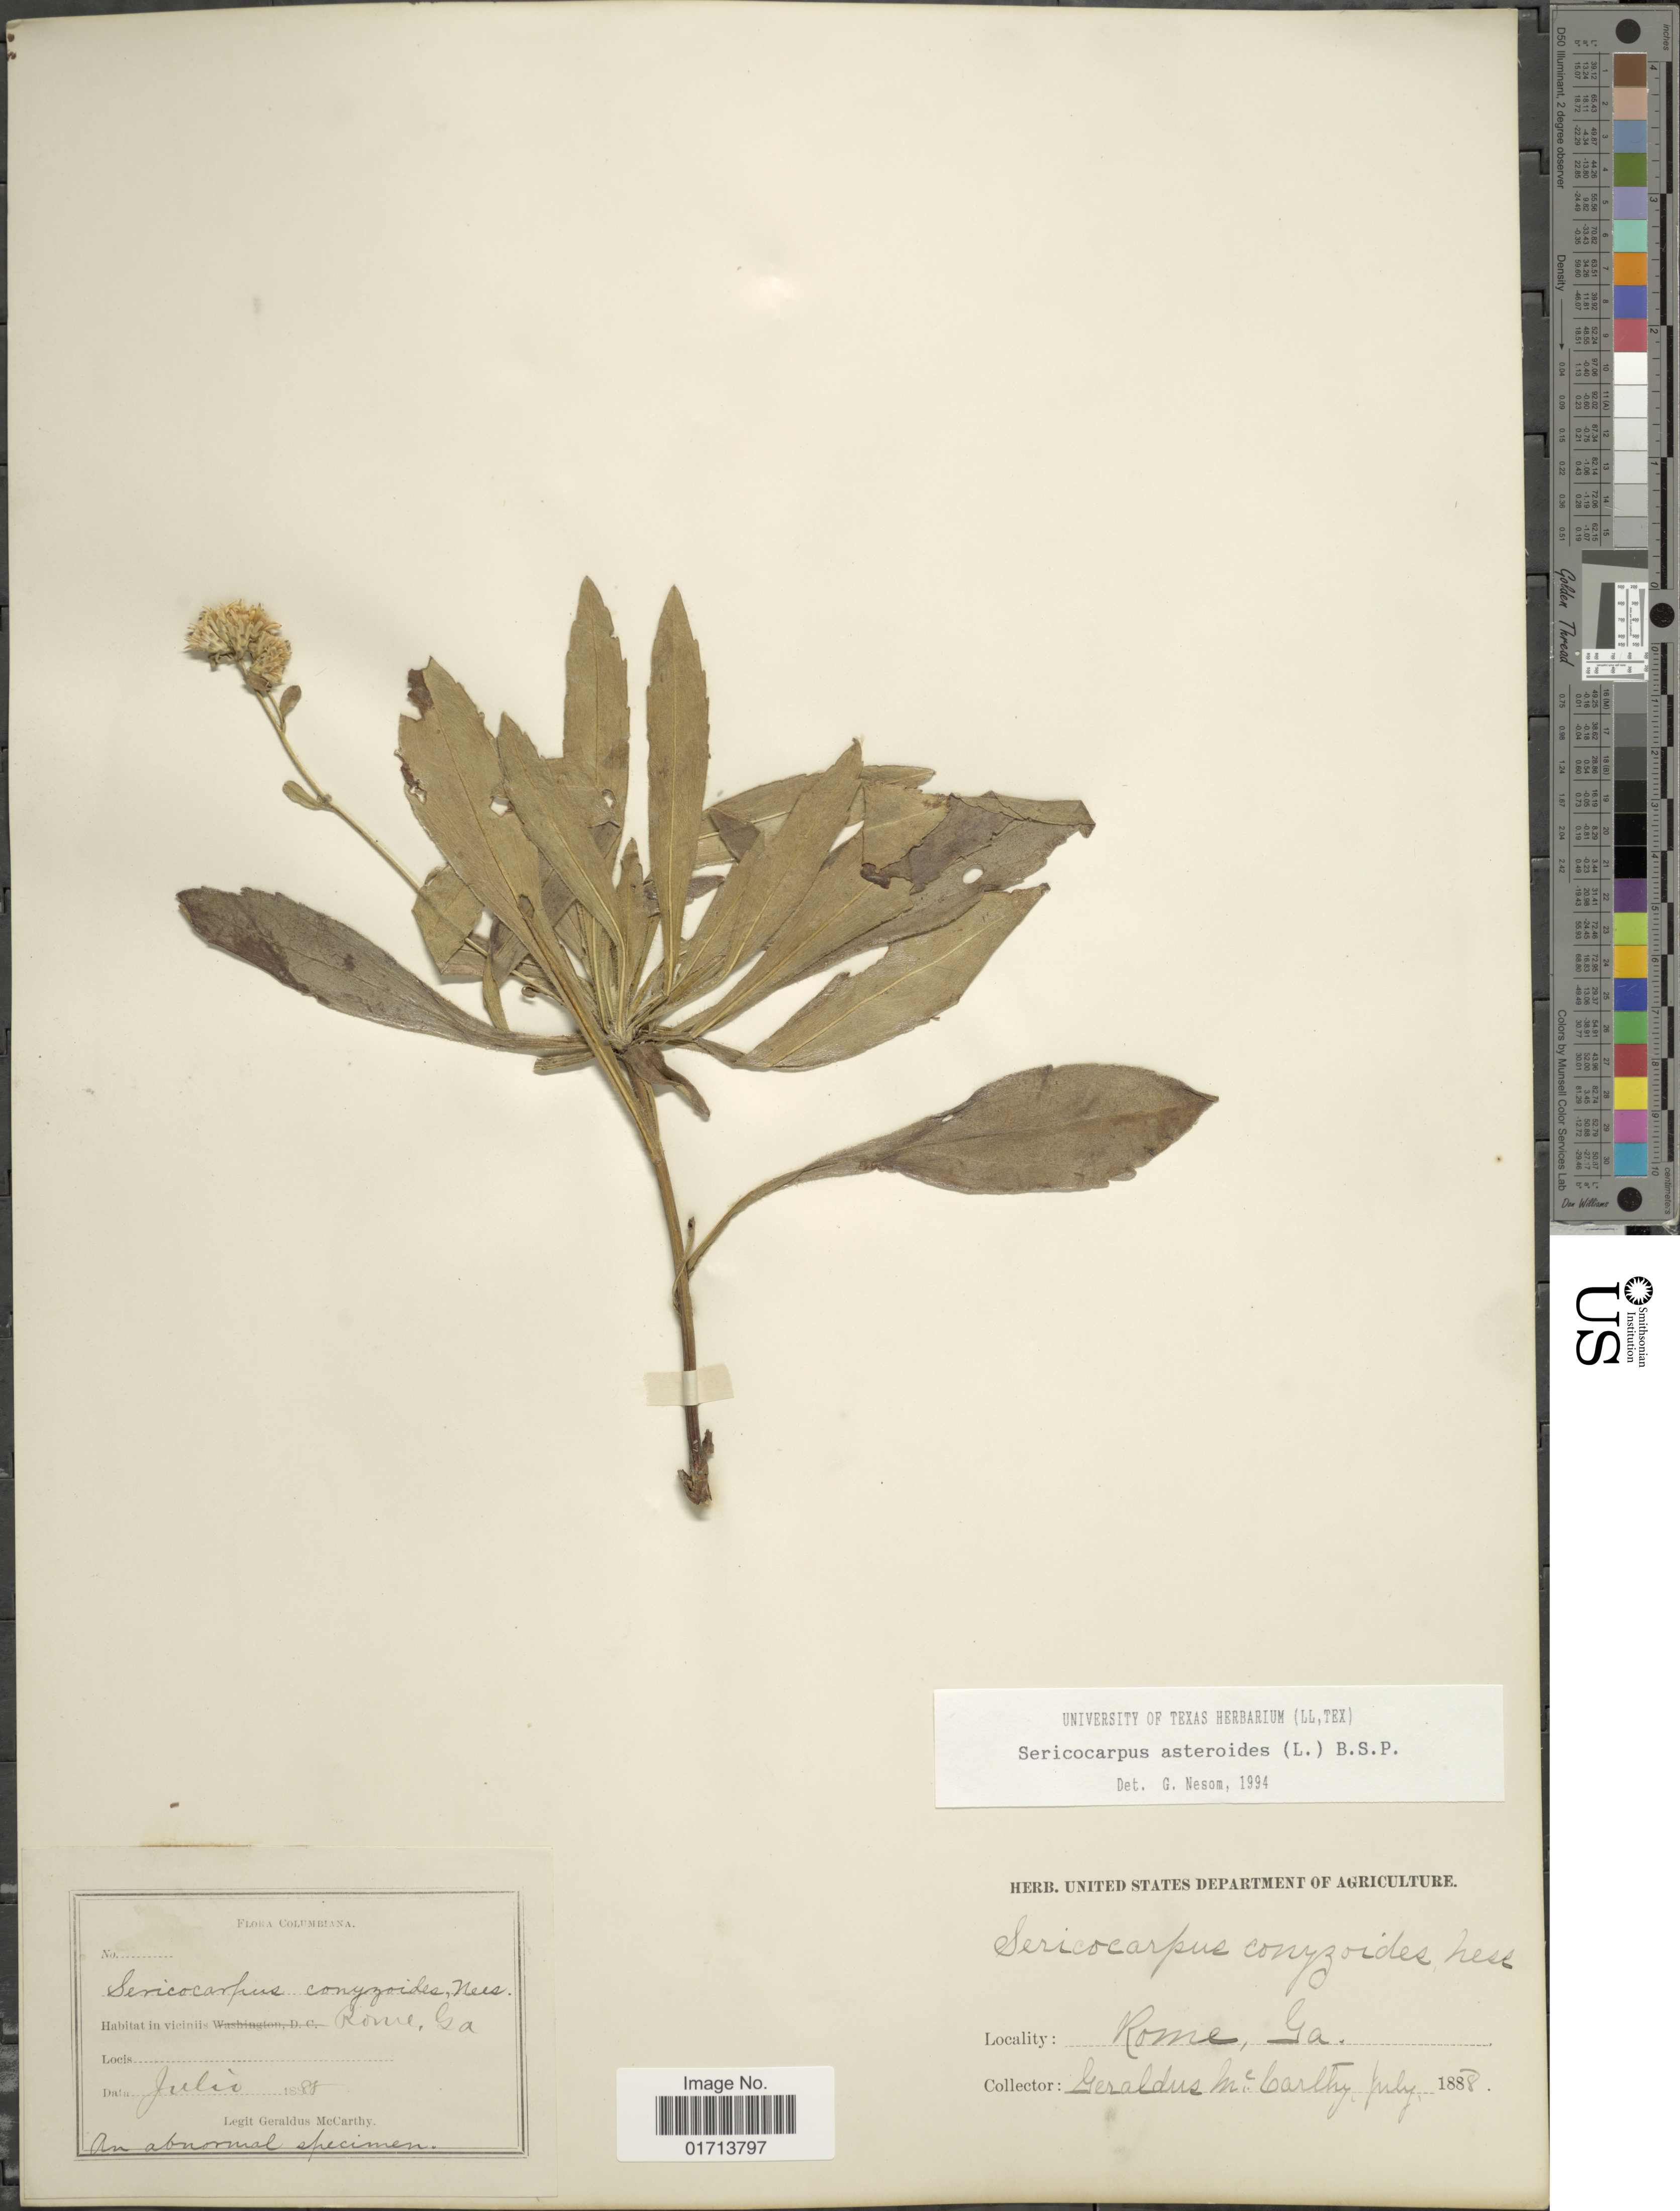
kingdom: Plantae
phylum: Tracheophyta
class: Magnoliopsida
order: Asterales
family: Asteraceae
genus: Sericocarpus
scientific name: Sericocarpus asteroides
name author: (L.) Britton, Stearns & Poggenb.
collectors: M. McCarthy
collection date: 1888-07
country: United States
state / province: Georgia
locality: Rome, Ga.